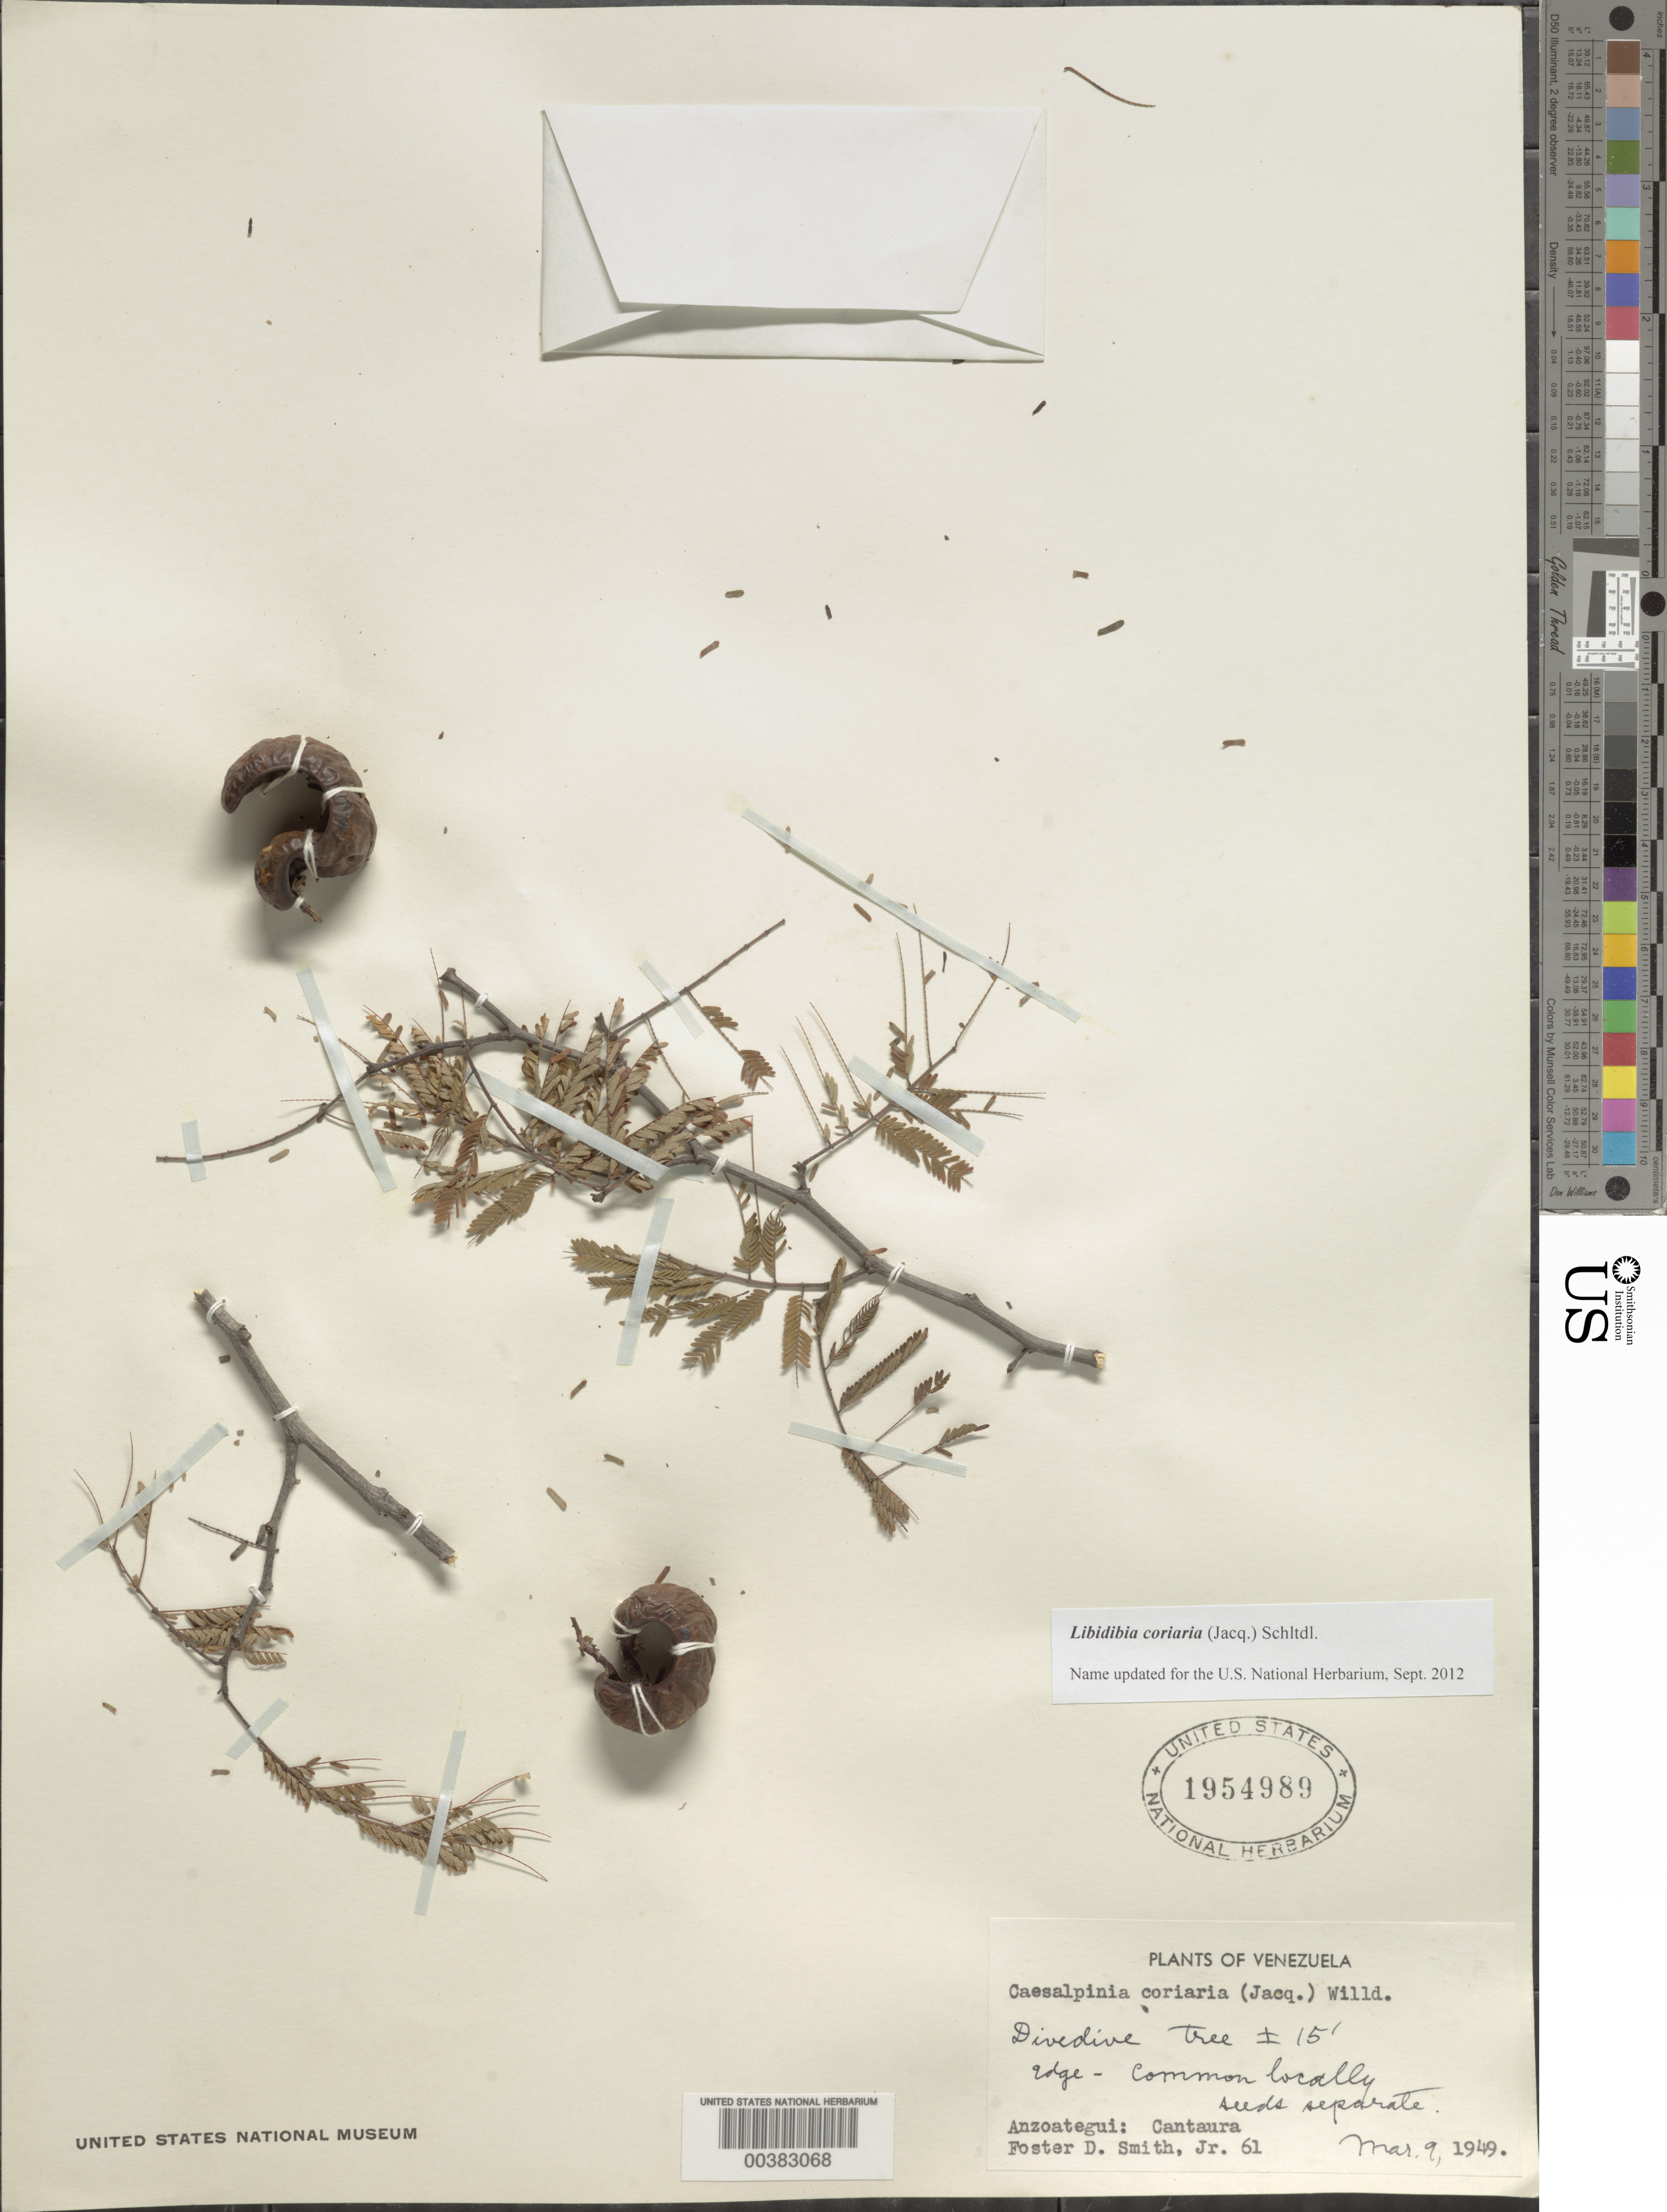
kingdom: Plantae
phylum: Tracheophyta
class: Magnoliopsida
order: Fabales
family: Fabaceae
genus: Libidibia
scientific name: Libidibia coriaria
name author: (Jacq.) Schltdl.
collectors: F. Smith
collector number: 61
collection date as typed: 09 Mar 1949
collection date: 1949-03-09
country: Venezuela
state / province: Anzoategui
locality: Cantaura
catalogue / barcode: US 1954989